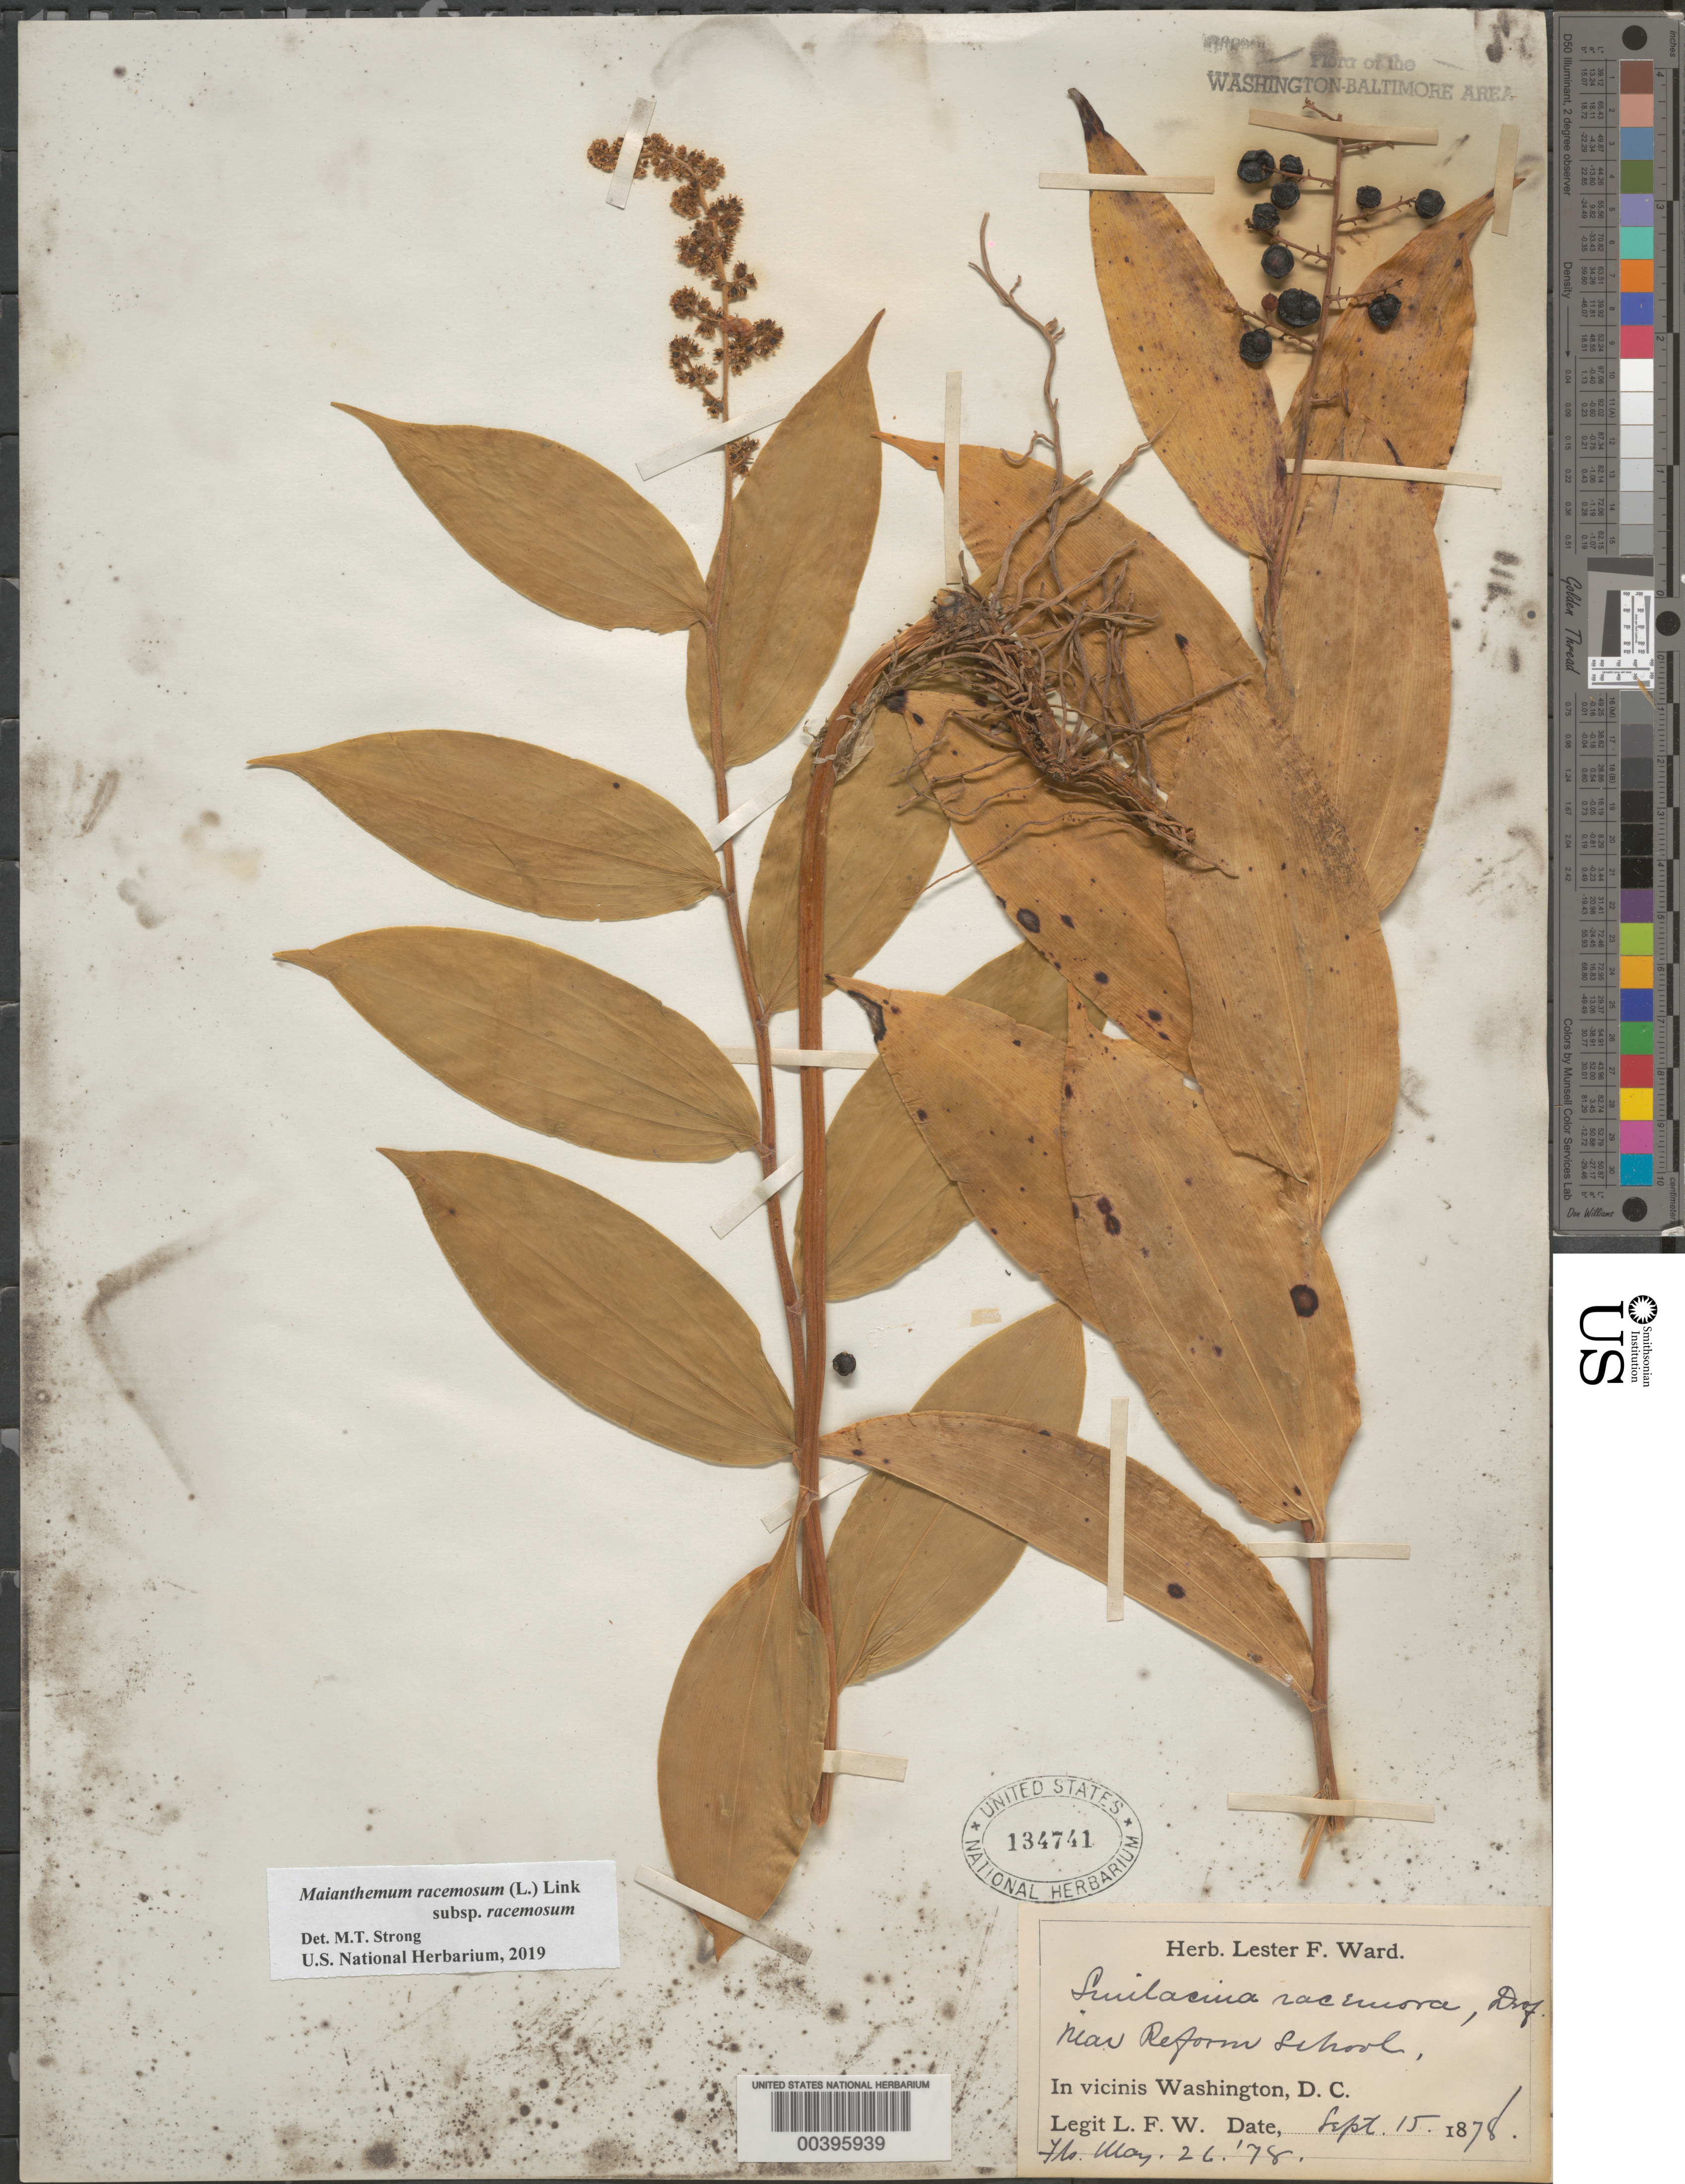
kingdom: Plantae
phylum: Tracheophyta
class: Liliopsida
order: Asparagales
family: Asparagaceae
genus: Maianthemum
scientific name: Maianthemum racemosum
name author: (L.) Link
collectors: L. F. Ward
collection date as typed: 26 May 1878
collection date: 1878-05-26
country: United States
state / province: District of Columbia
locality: Reform School vicinity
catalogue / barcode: US 134741